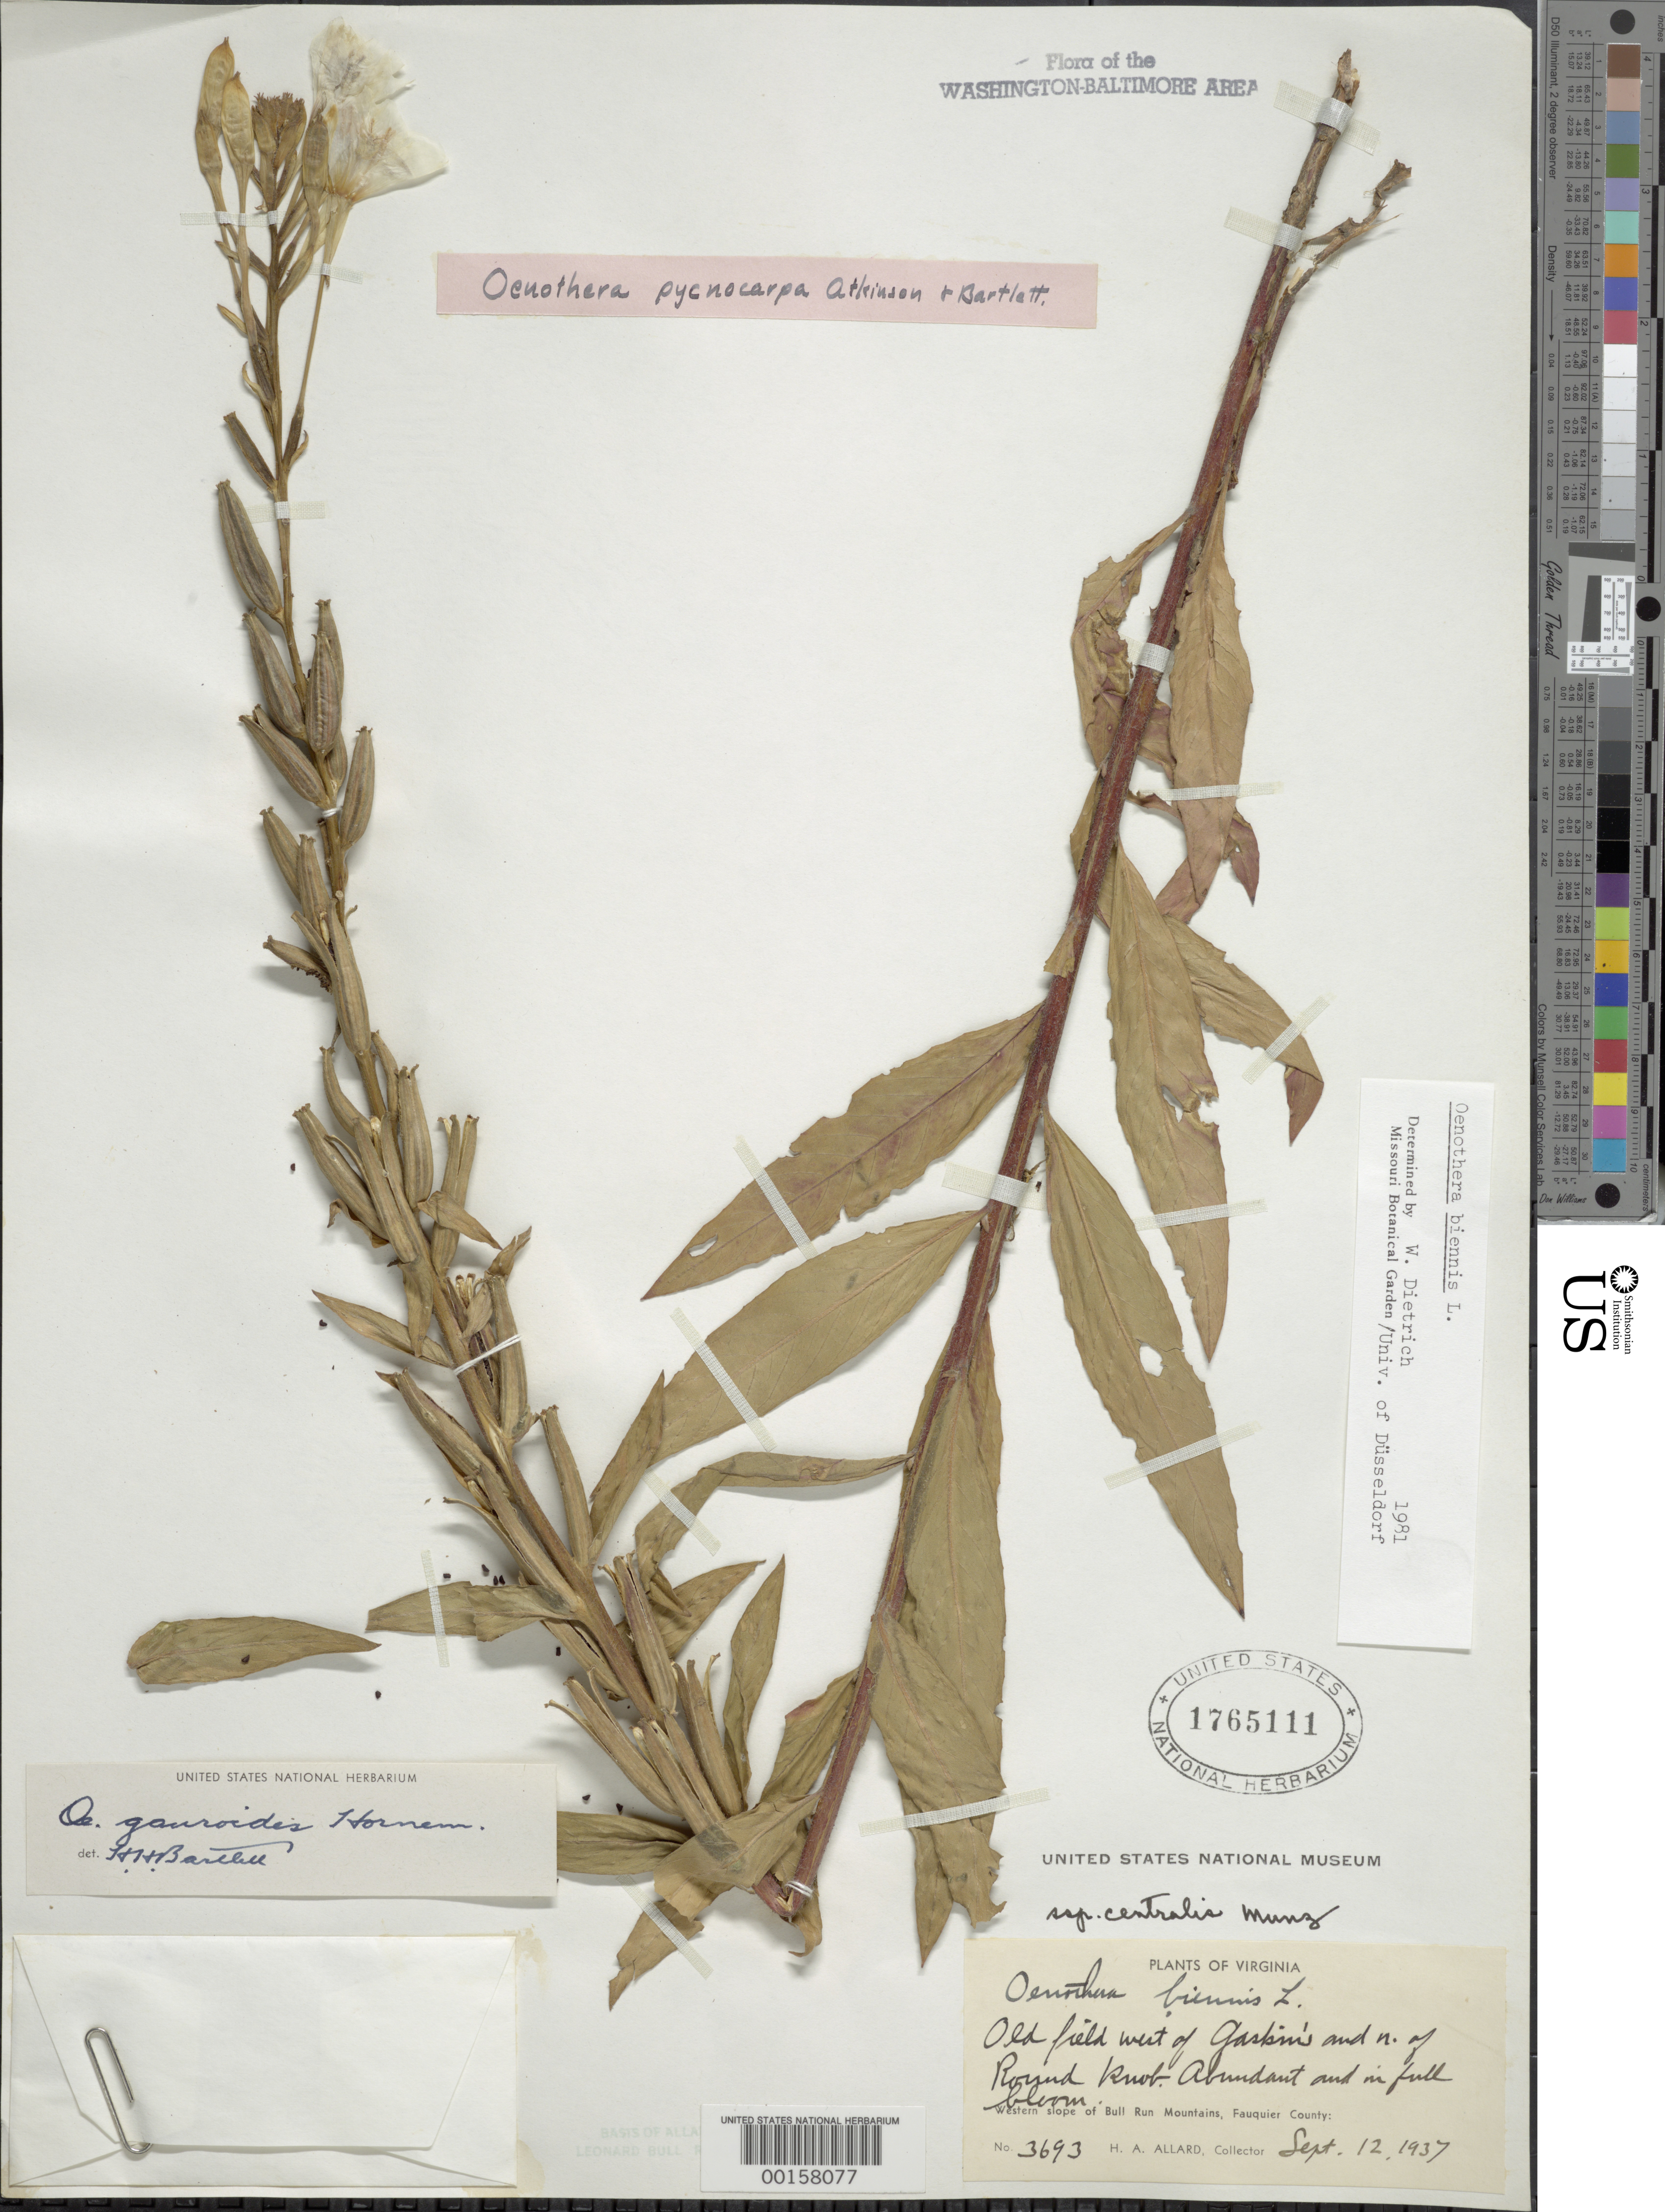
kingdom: Plantae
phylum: Tracheophyta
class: Magnoliopsida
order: Myrtales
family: Onagraceae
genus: Oenothera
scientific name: Oenothera biennis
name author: L.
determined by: Dietrich, W.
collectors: H. A. Allard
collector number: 3693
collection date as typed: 12 Sep 1937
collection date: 1937-09-12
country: United States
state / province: Virginia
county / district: Fauquier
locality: W of Gaskin's and N of Round Knob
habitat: Old field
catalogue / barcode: US 1765111